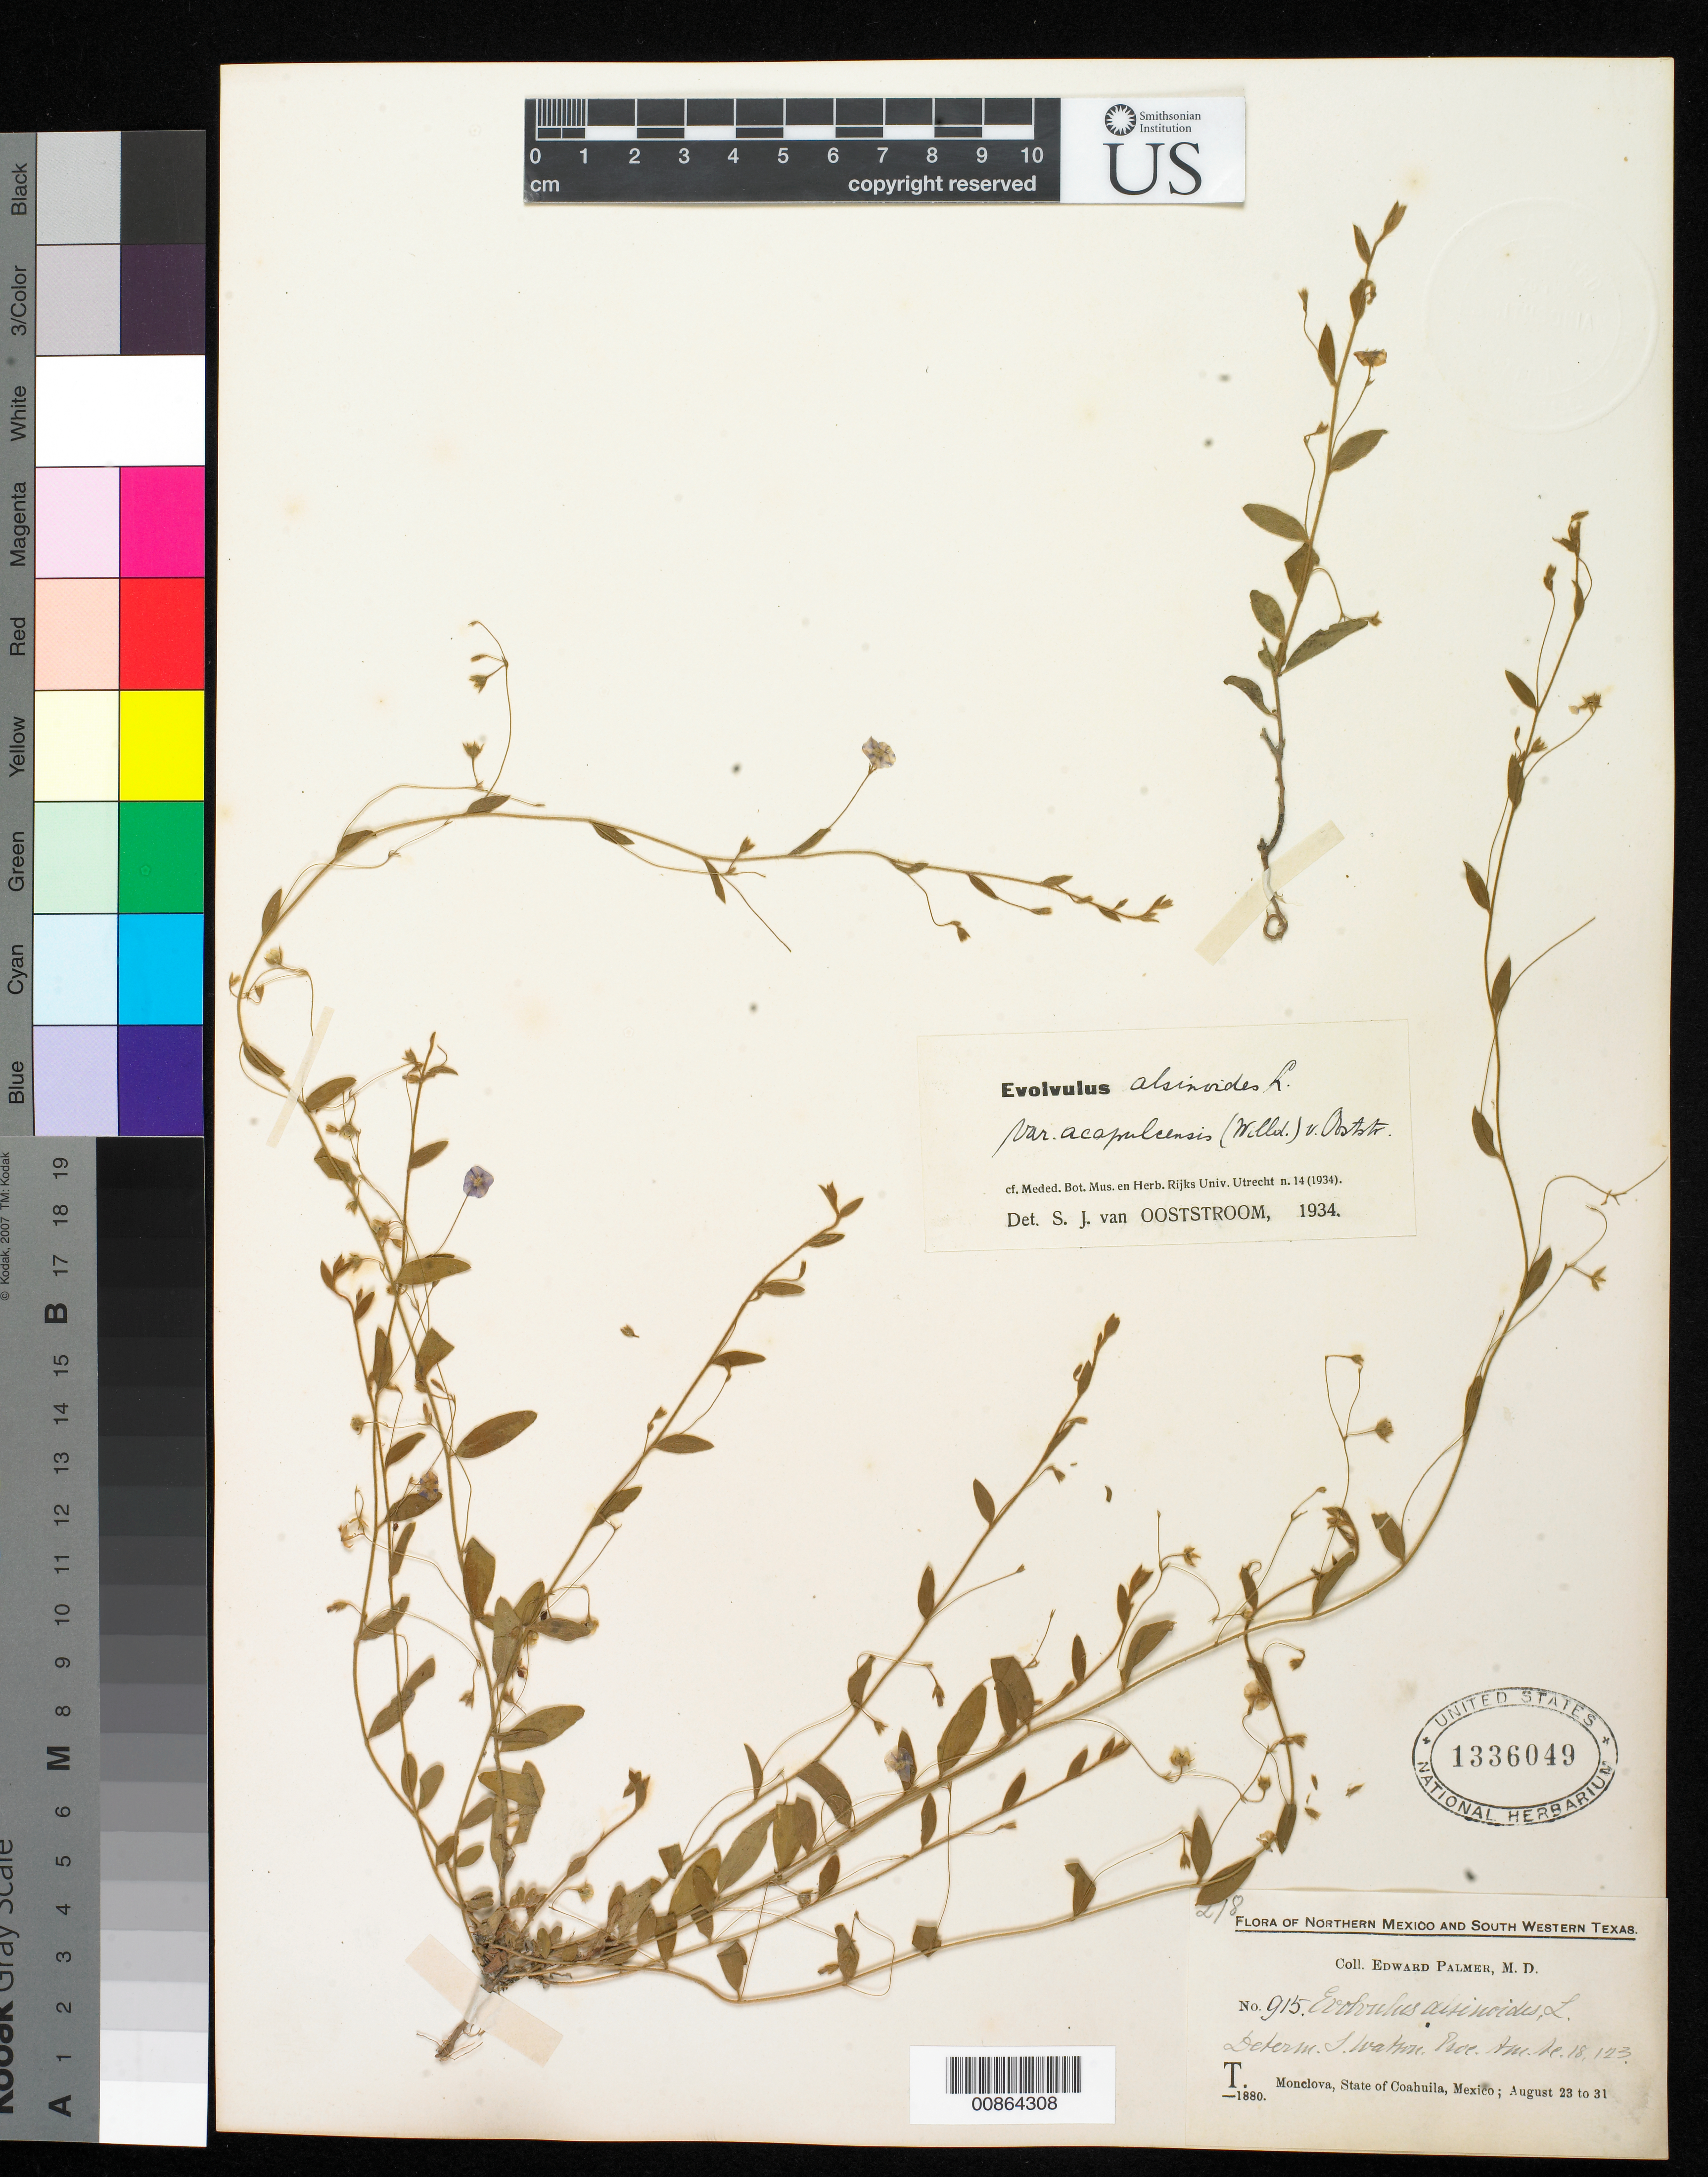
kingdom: Plantae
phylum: Tracheophyta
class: Magnoliopsida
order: Solanales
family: Convolvulaceae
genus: Evolvulus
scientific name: Evolvulus alsinoides var. acapulcensis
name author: (Willd. ex Schult.) Ooststr.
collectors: E. Palmer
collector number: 915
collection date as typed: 23 Aug 1880 to 31 Aug 1880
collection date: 1880-08-23/1880-08-31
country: Mexico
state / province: Coahuila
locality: T. Monclova, Coahuila.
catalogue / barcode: US 1336049